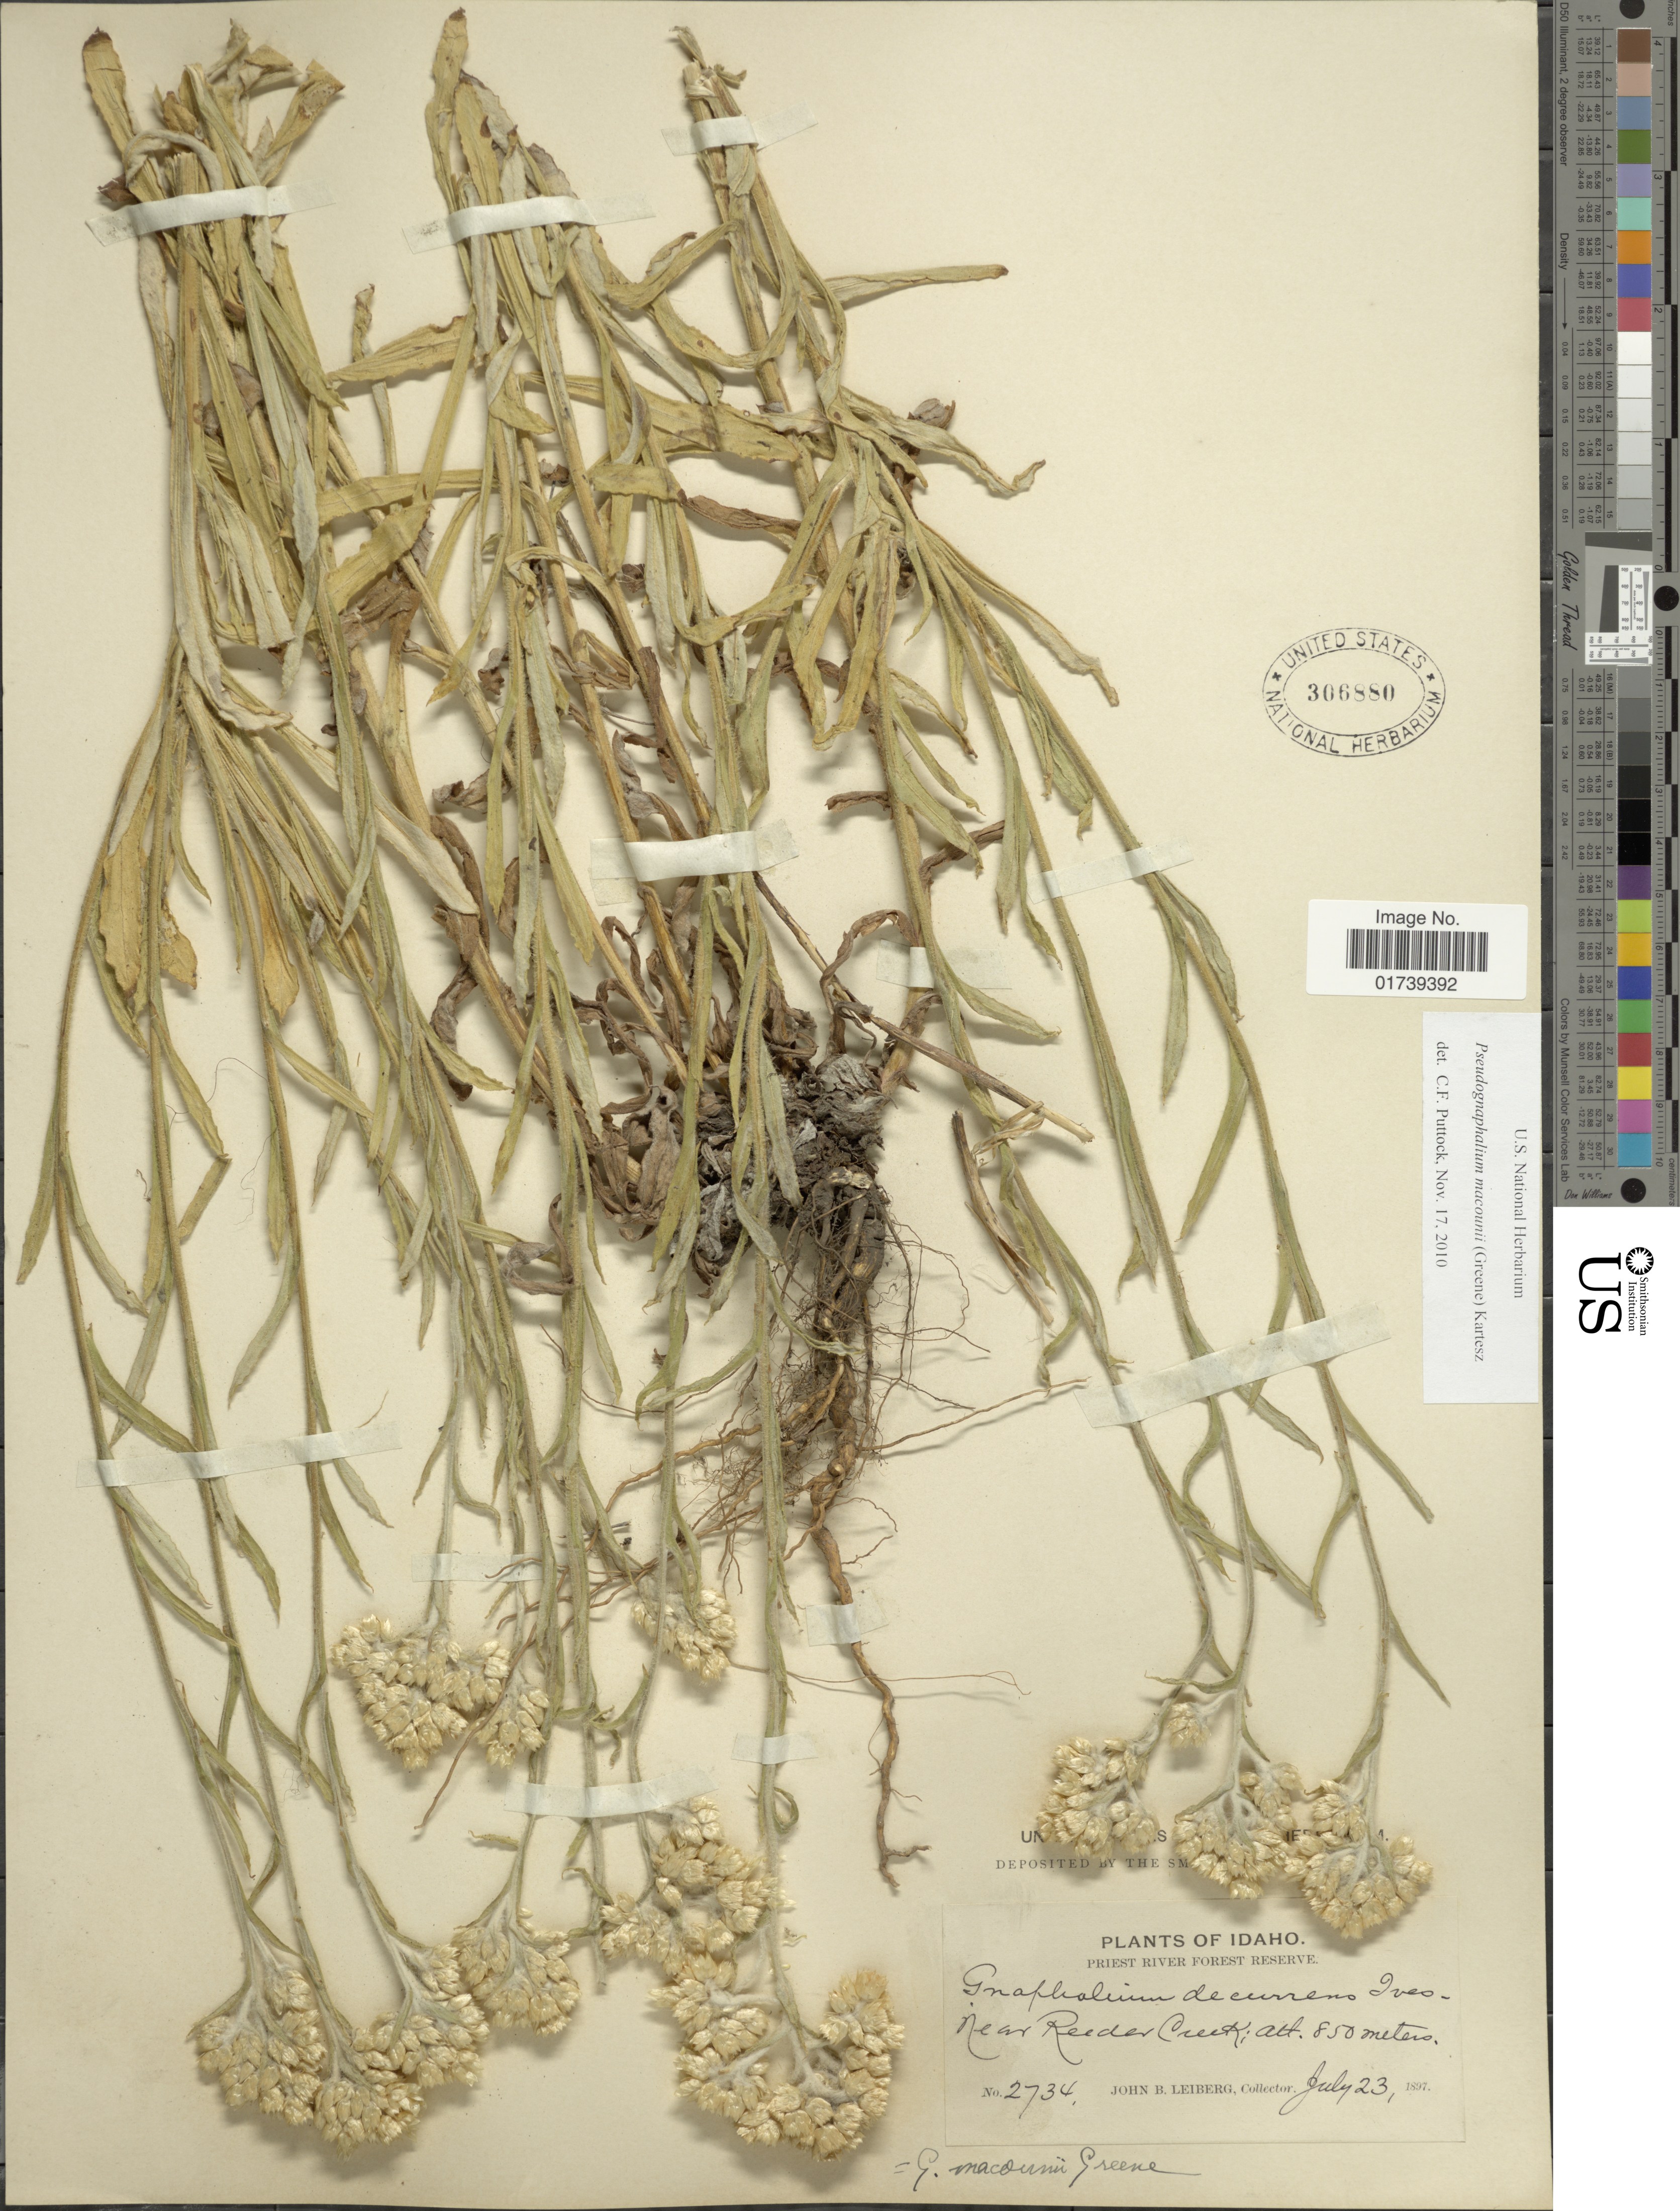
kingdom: Plantae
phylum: Tracheophyta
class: Magnoliopsida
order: Asterales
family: Asteraceae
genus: Pseudognaphalium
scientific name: Pseudognaphalium macounii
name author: (Greene) Kartesz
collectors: J. B. Leiberg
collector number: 2734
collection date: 1897-07-23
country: United States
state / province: Idaho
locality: Near Reeder Creek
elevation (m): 850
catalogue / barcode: US 306880